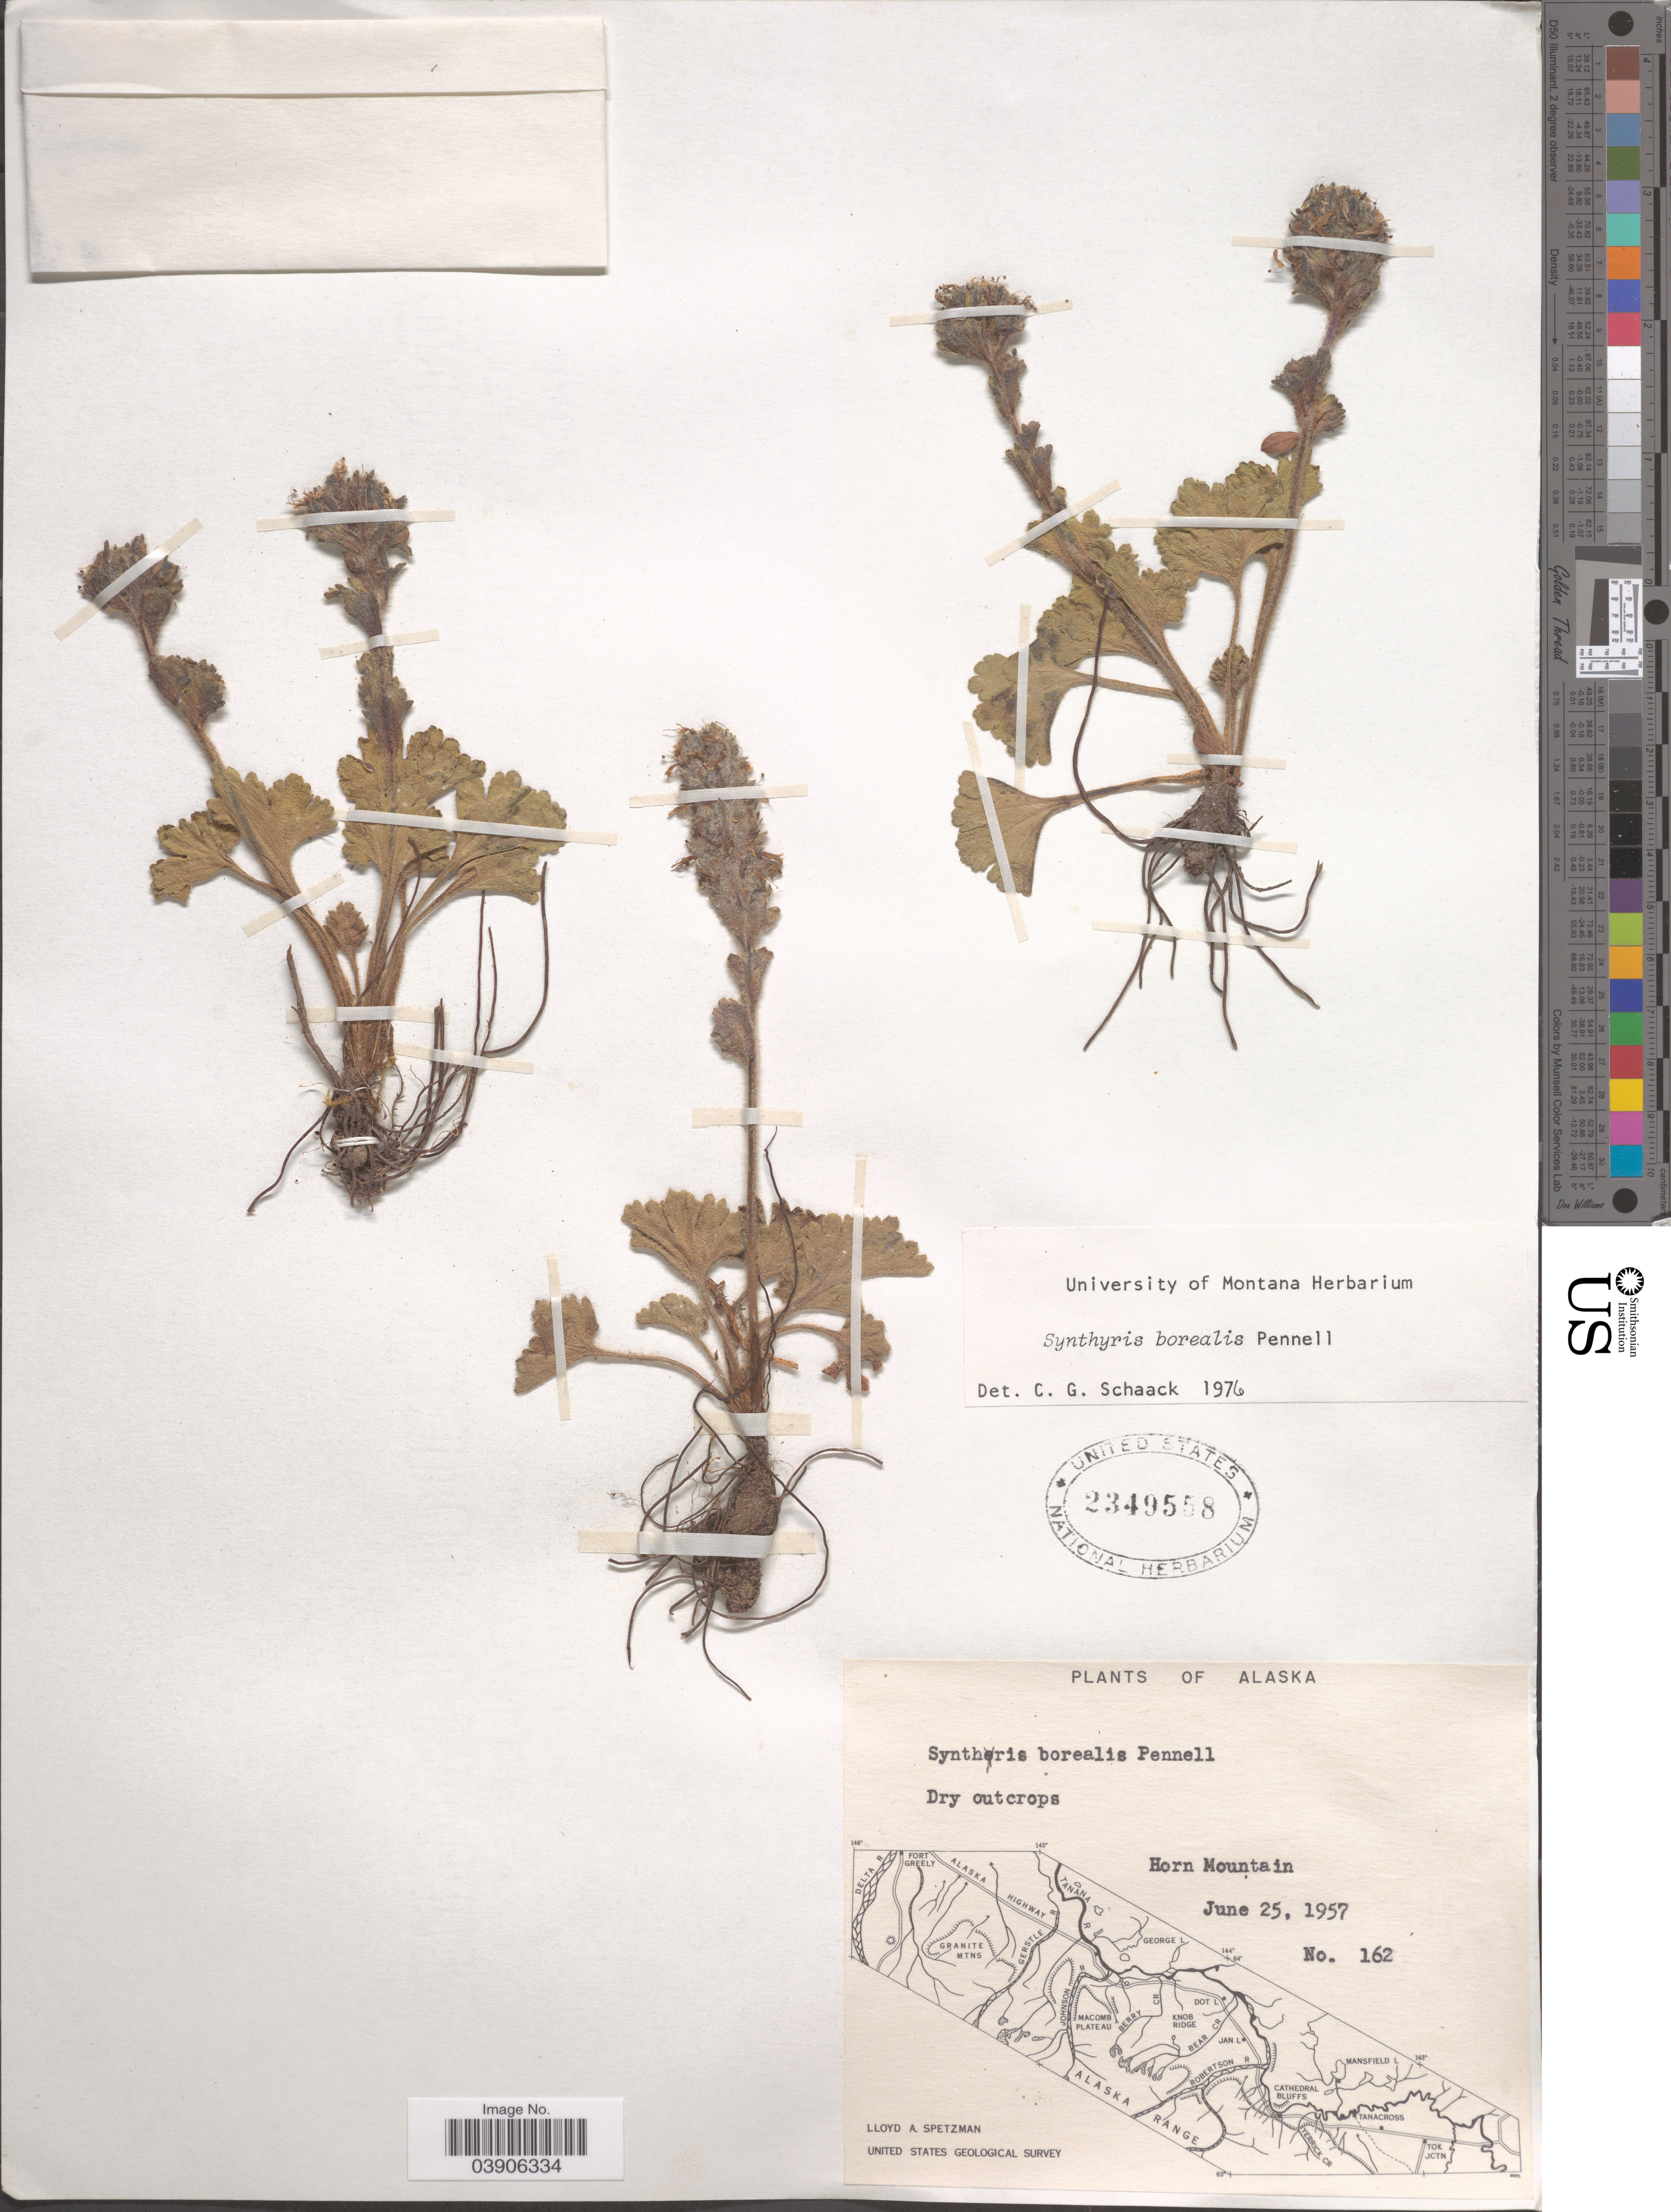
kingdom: Plantae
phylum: Tracheophyta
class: Magnoliopsida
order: Lamiales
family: Plantaginaceae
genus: Synthyris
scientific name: Synthyris borealis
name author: Pennell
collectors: L. Spetzman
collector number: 162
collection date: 1957-06-25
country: United States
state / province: Alaska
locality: Horn Mountain.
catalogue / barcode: US 2349558